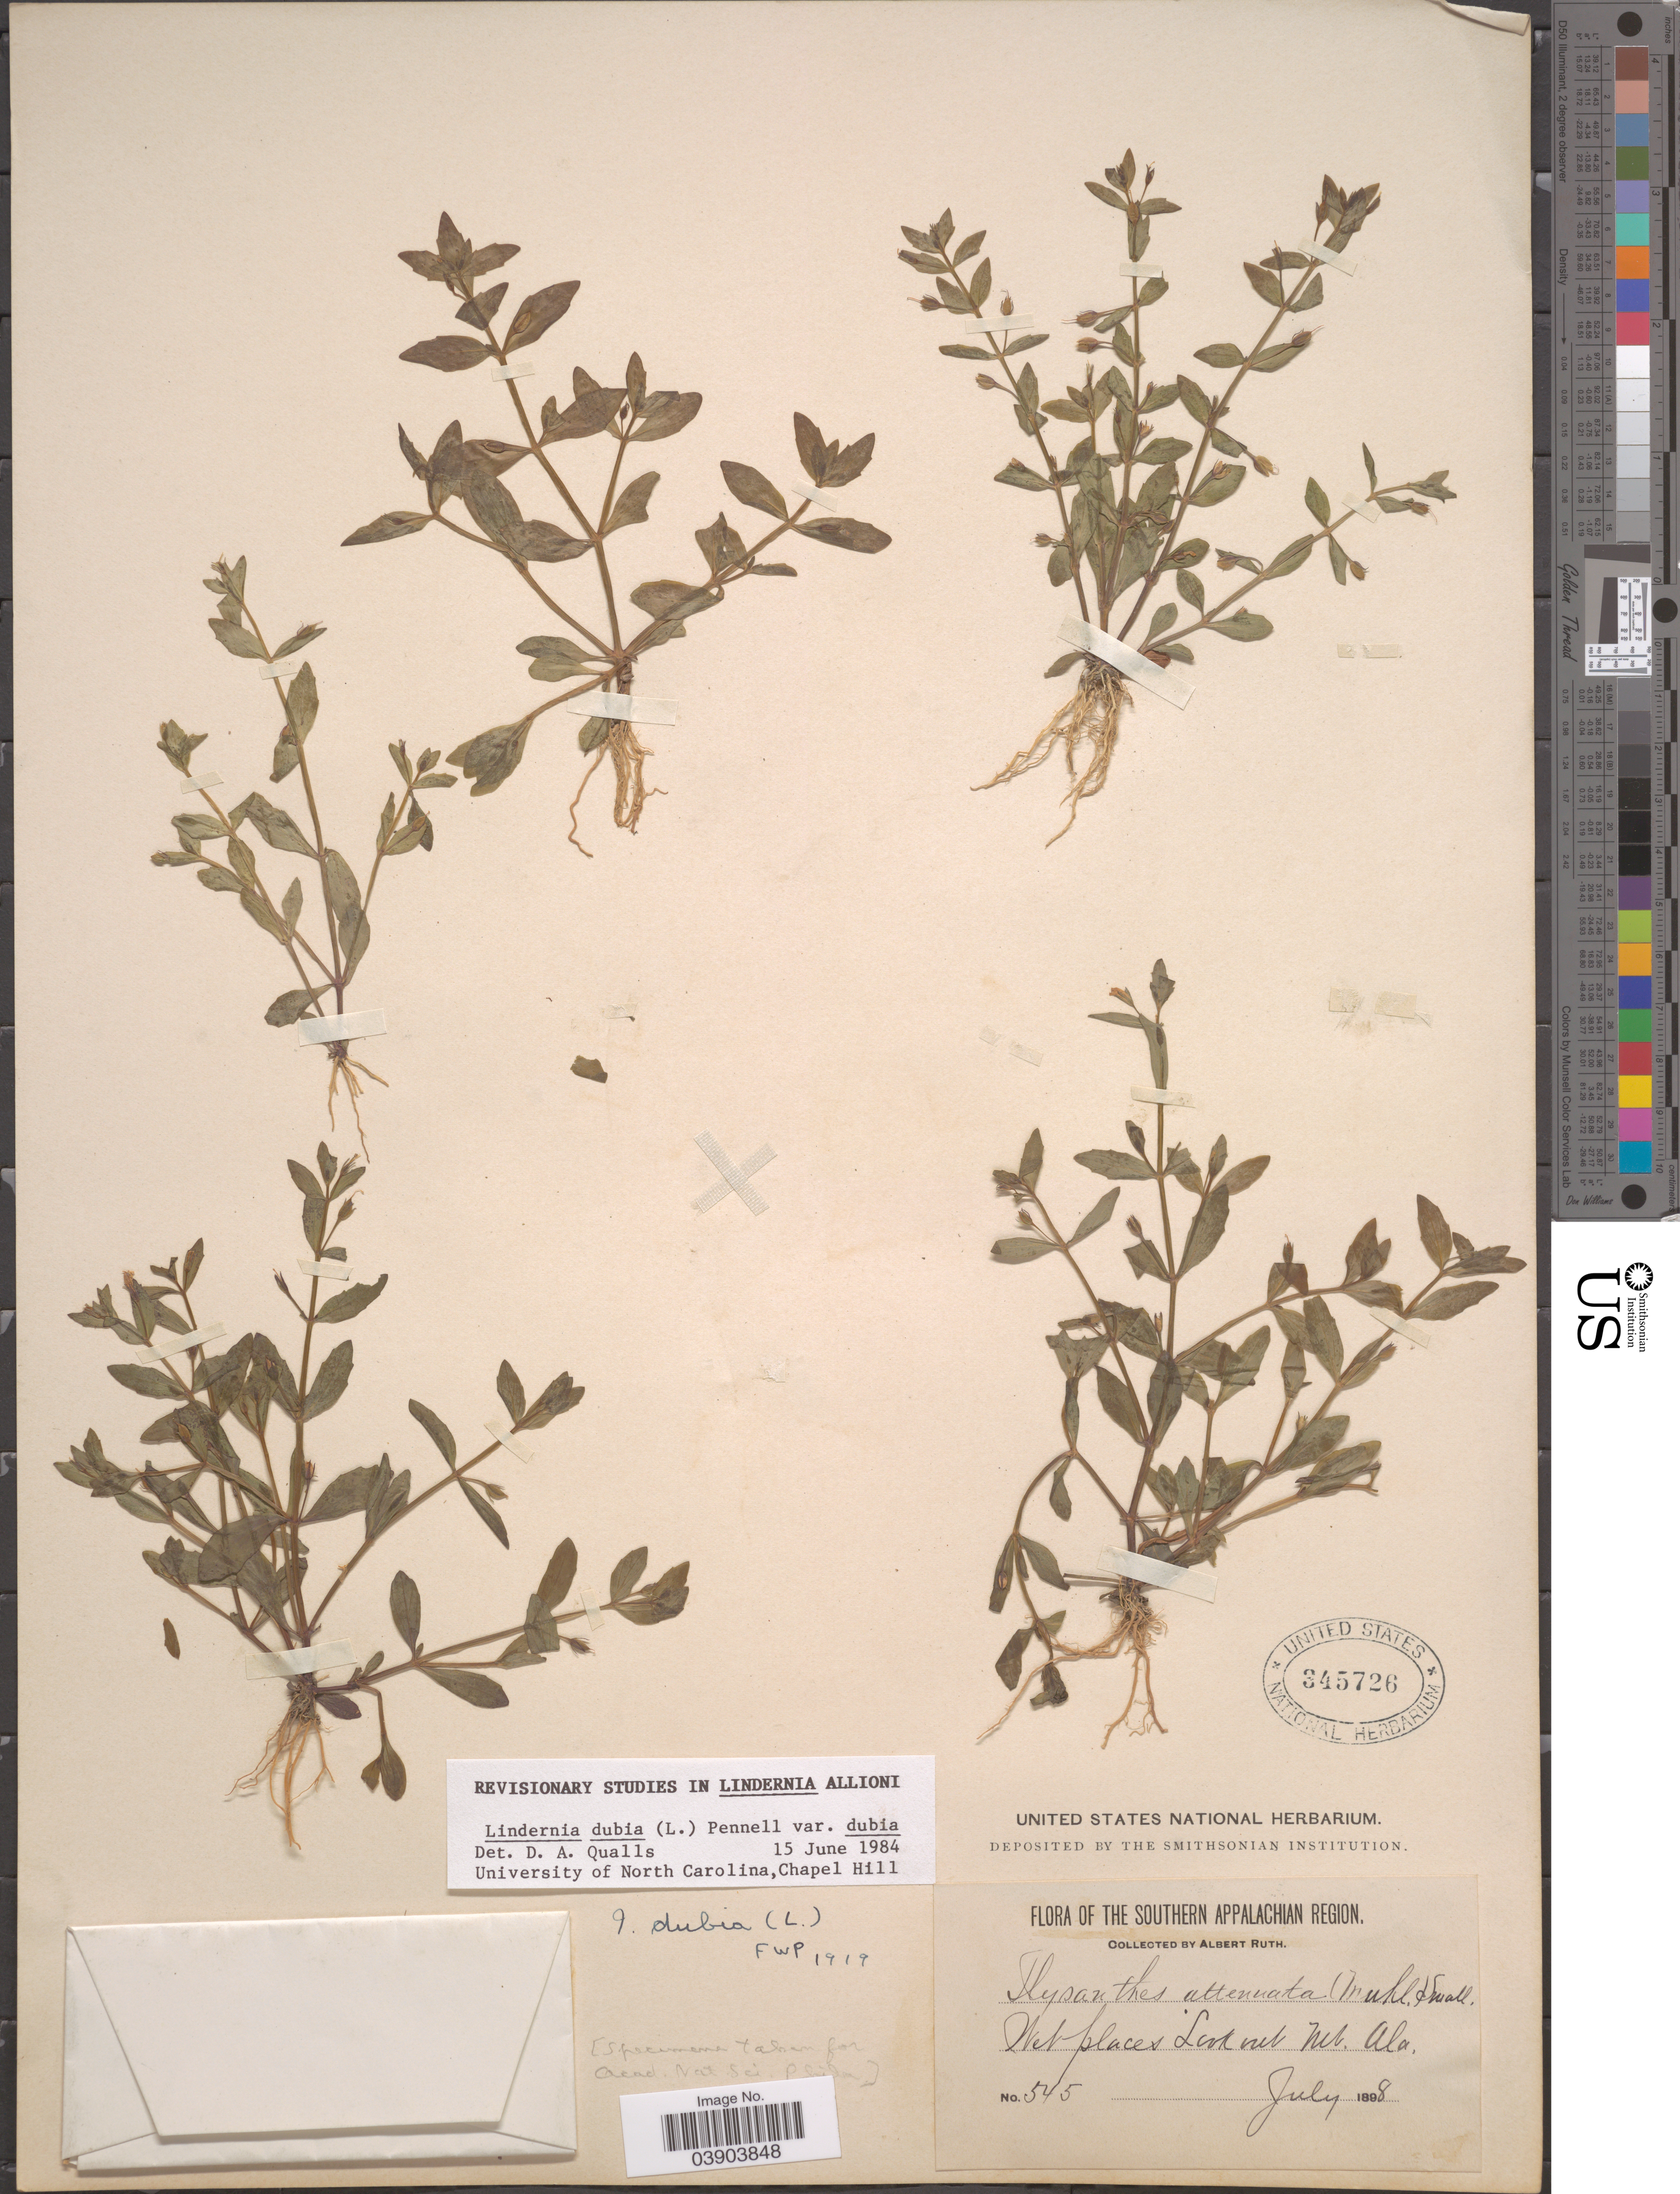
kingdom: Plantae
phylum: Tracheophyta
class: Magnoliopsida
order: Lamiales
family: Linderniaceae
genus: Lindernia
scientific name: Lindernia dubia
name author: (L.) Pennell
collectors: A. Ruth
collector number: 545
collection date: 1898-07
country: United States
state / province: Alabama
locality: Southern Appalachian Region. Lookout Mt.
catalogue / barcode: US 345726